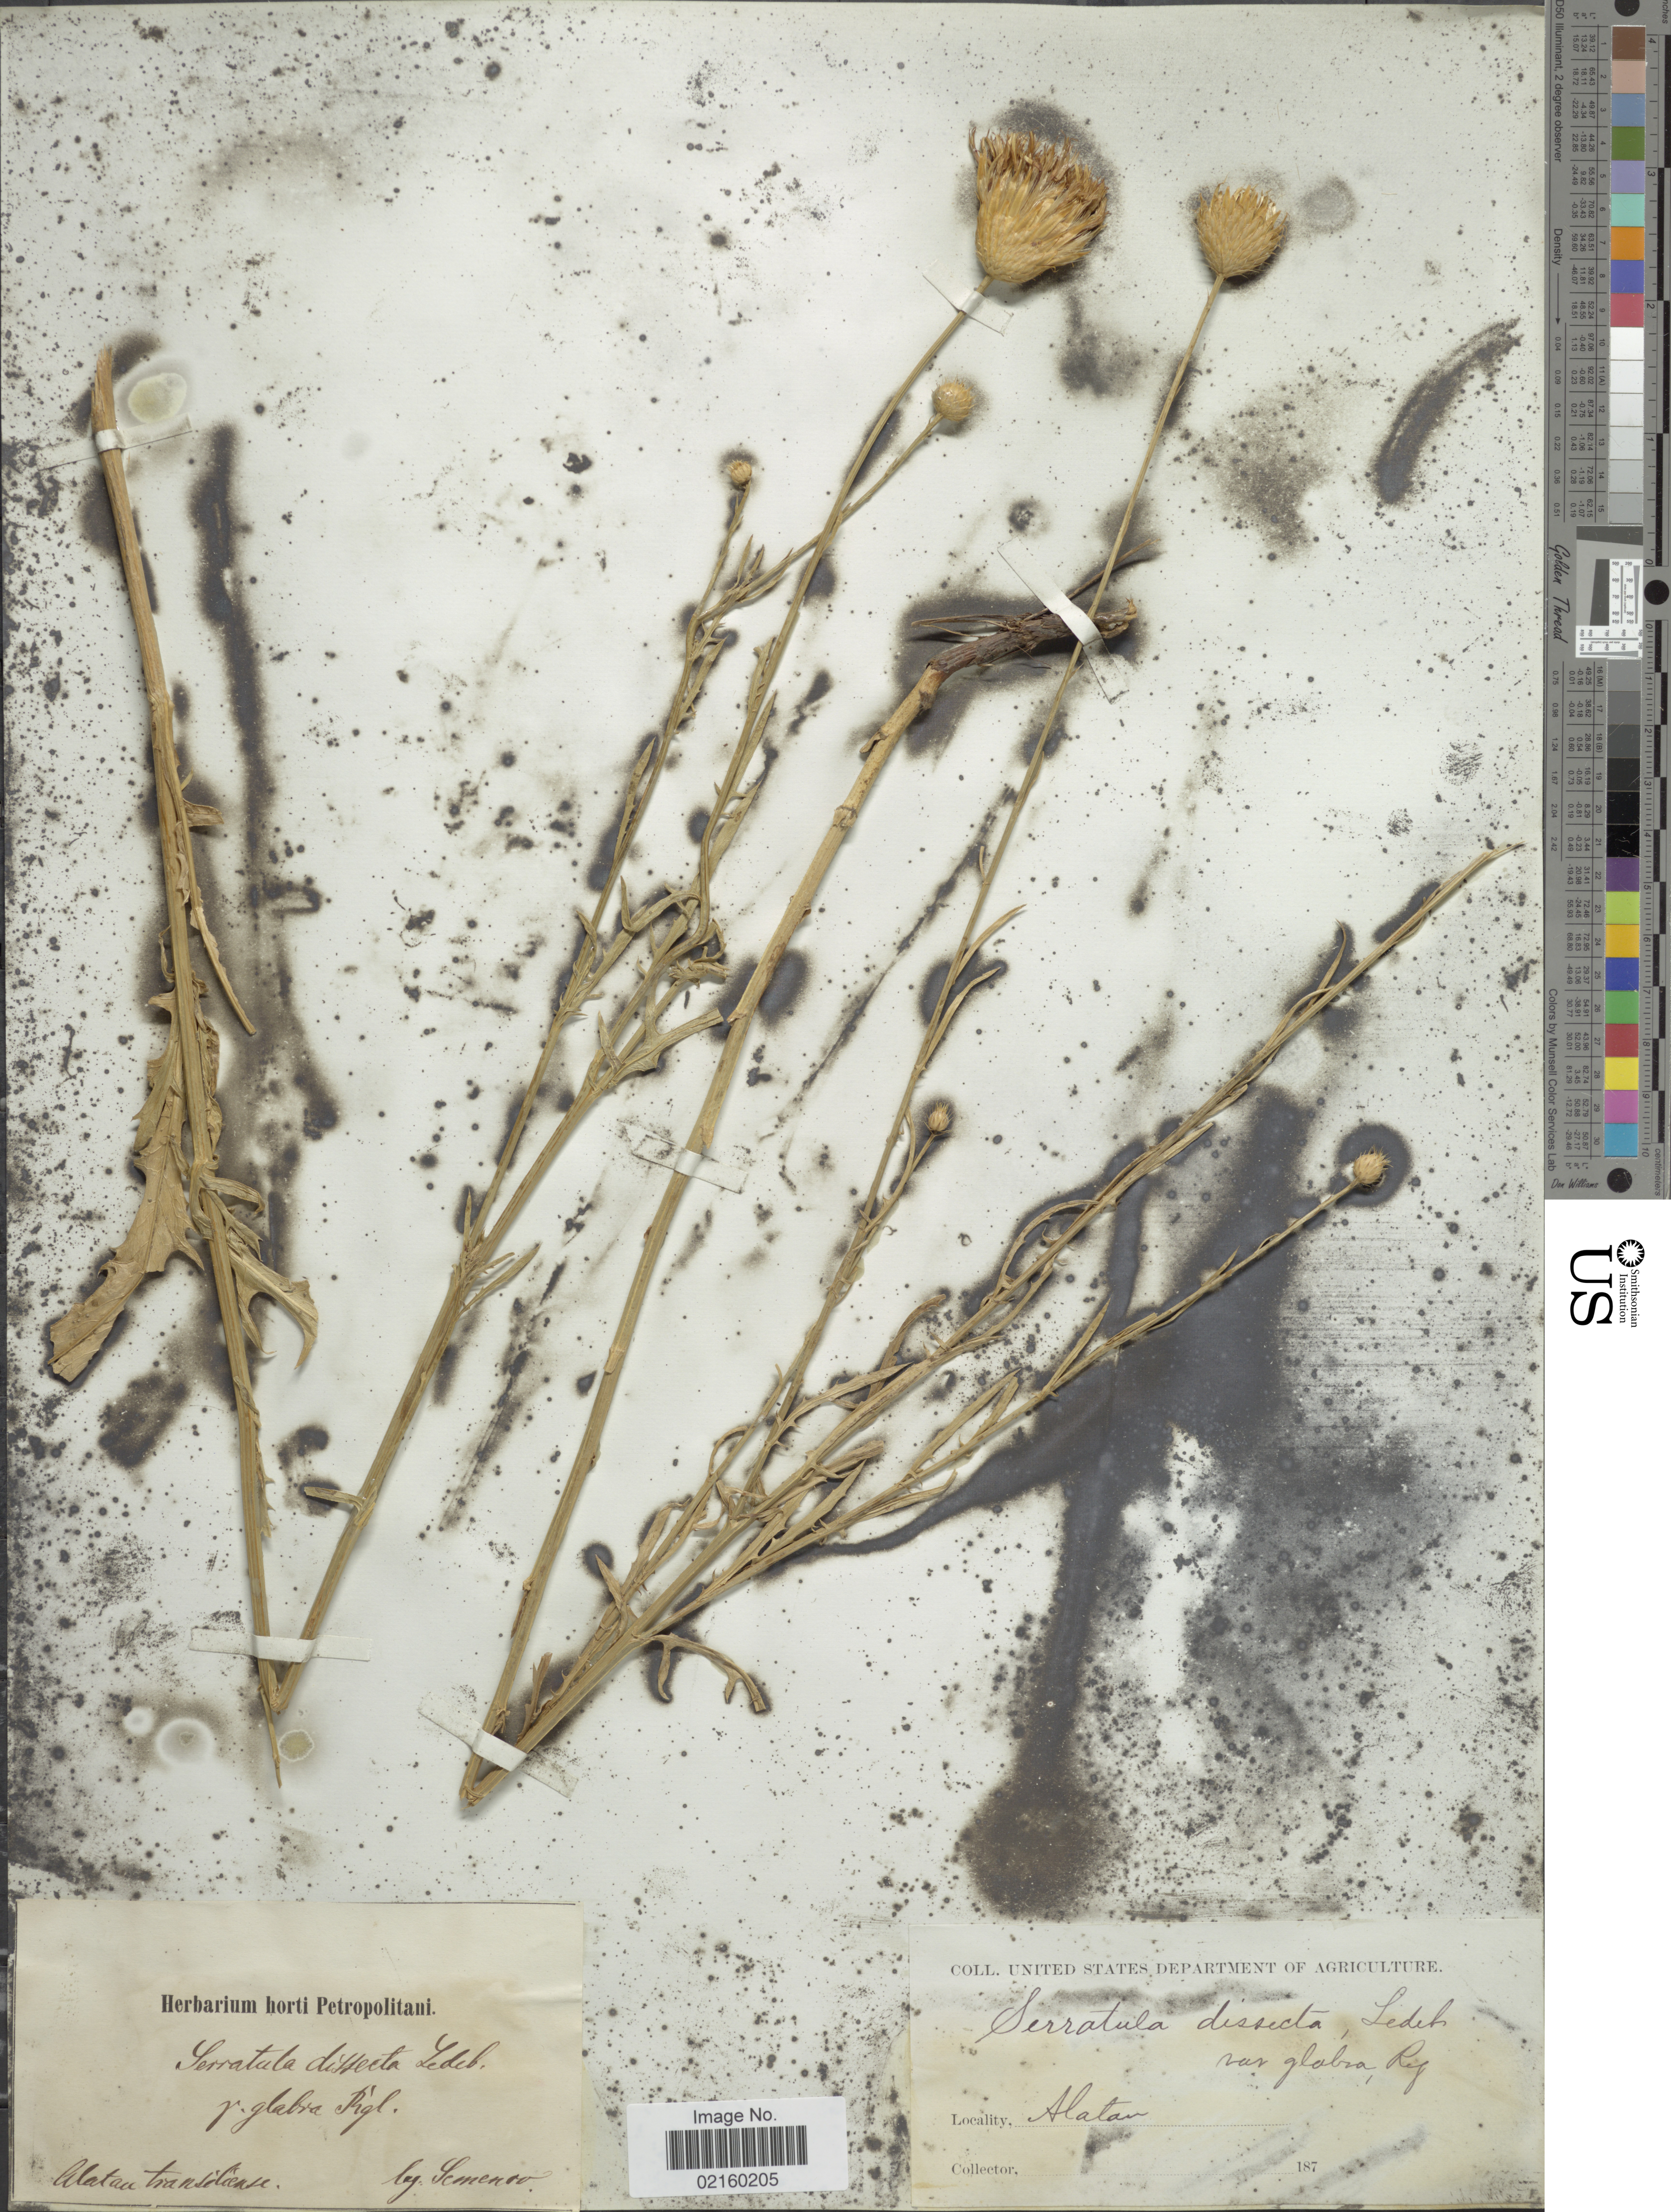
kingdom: Plantae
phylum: Tracheophyta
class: Magnoliopsida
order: Asterales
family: Asteraceae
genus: Serratula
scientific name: Serratula dissecta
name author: Ledeb.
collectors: -- Semenov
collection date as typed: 187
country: Kazakhstan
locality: Alatau, Alatau transilense